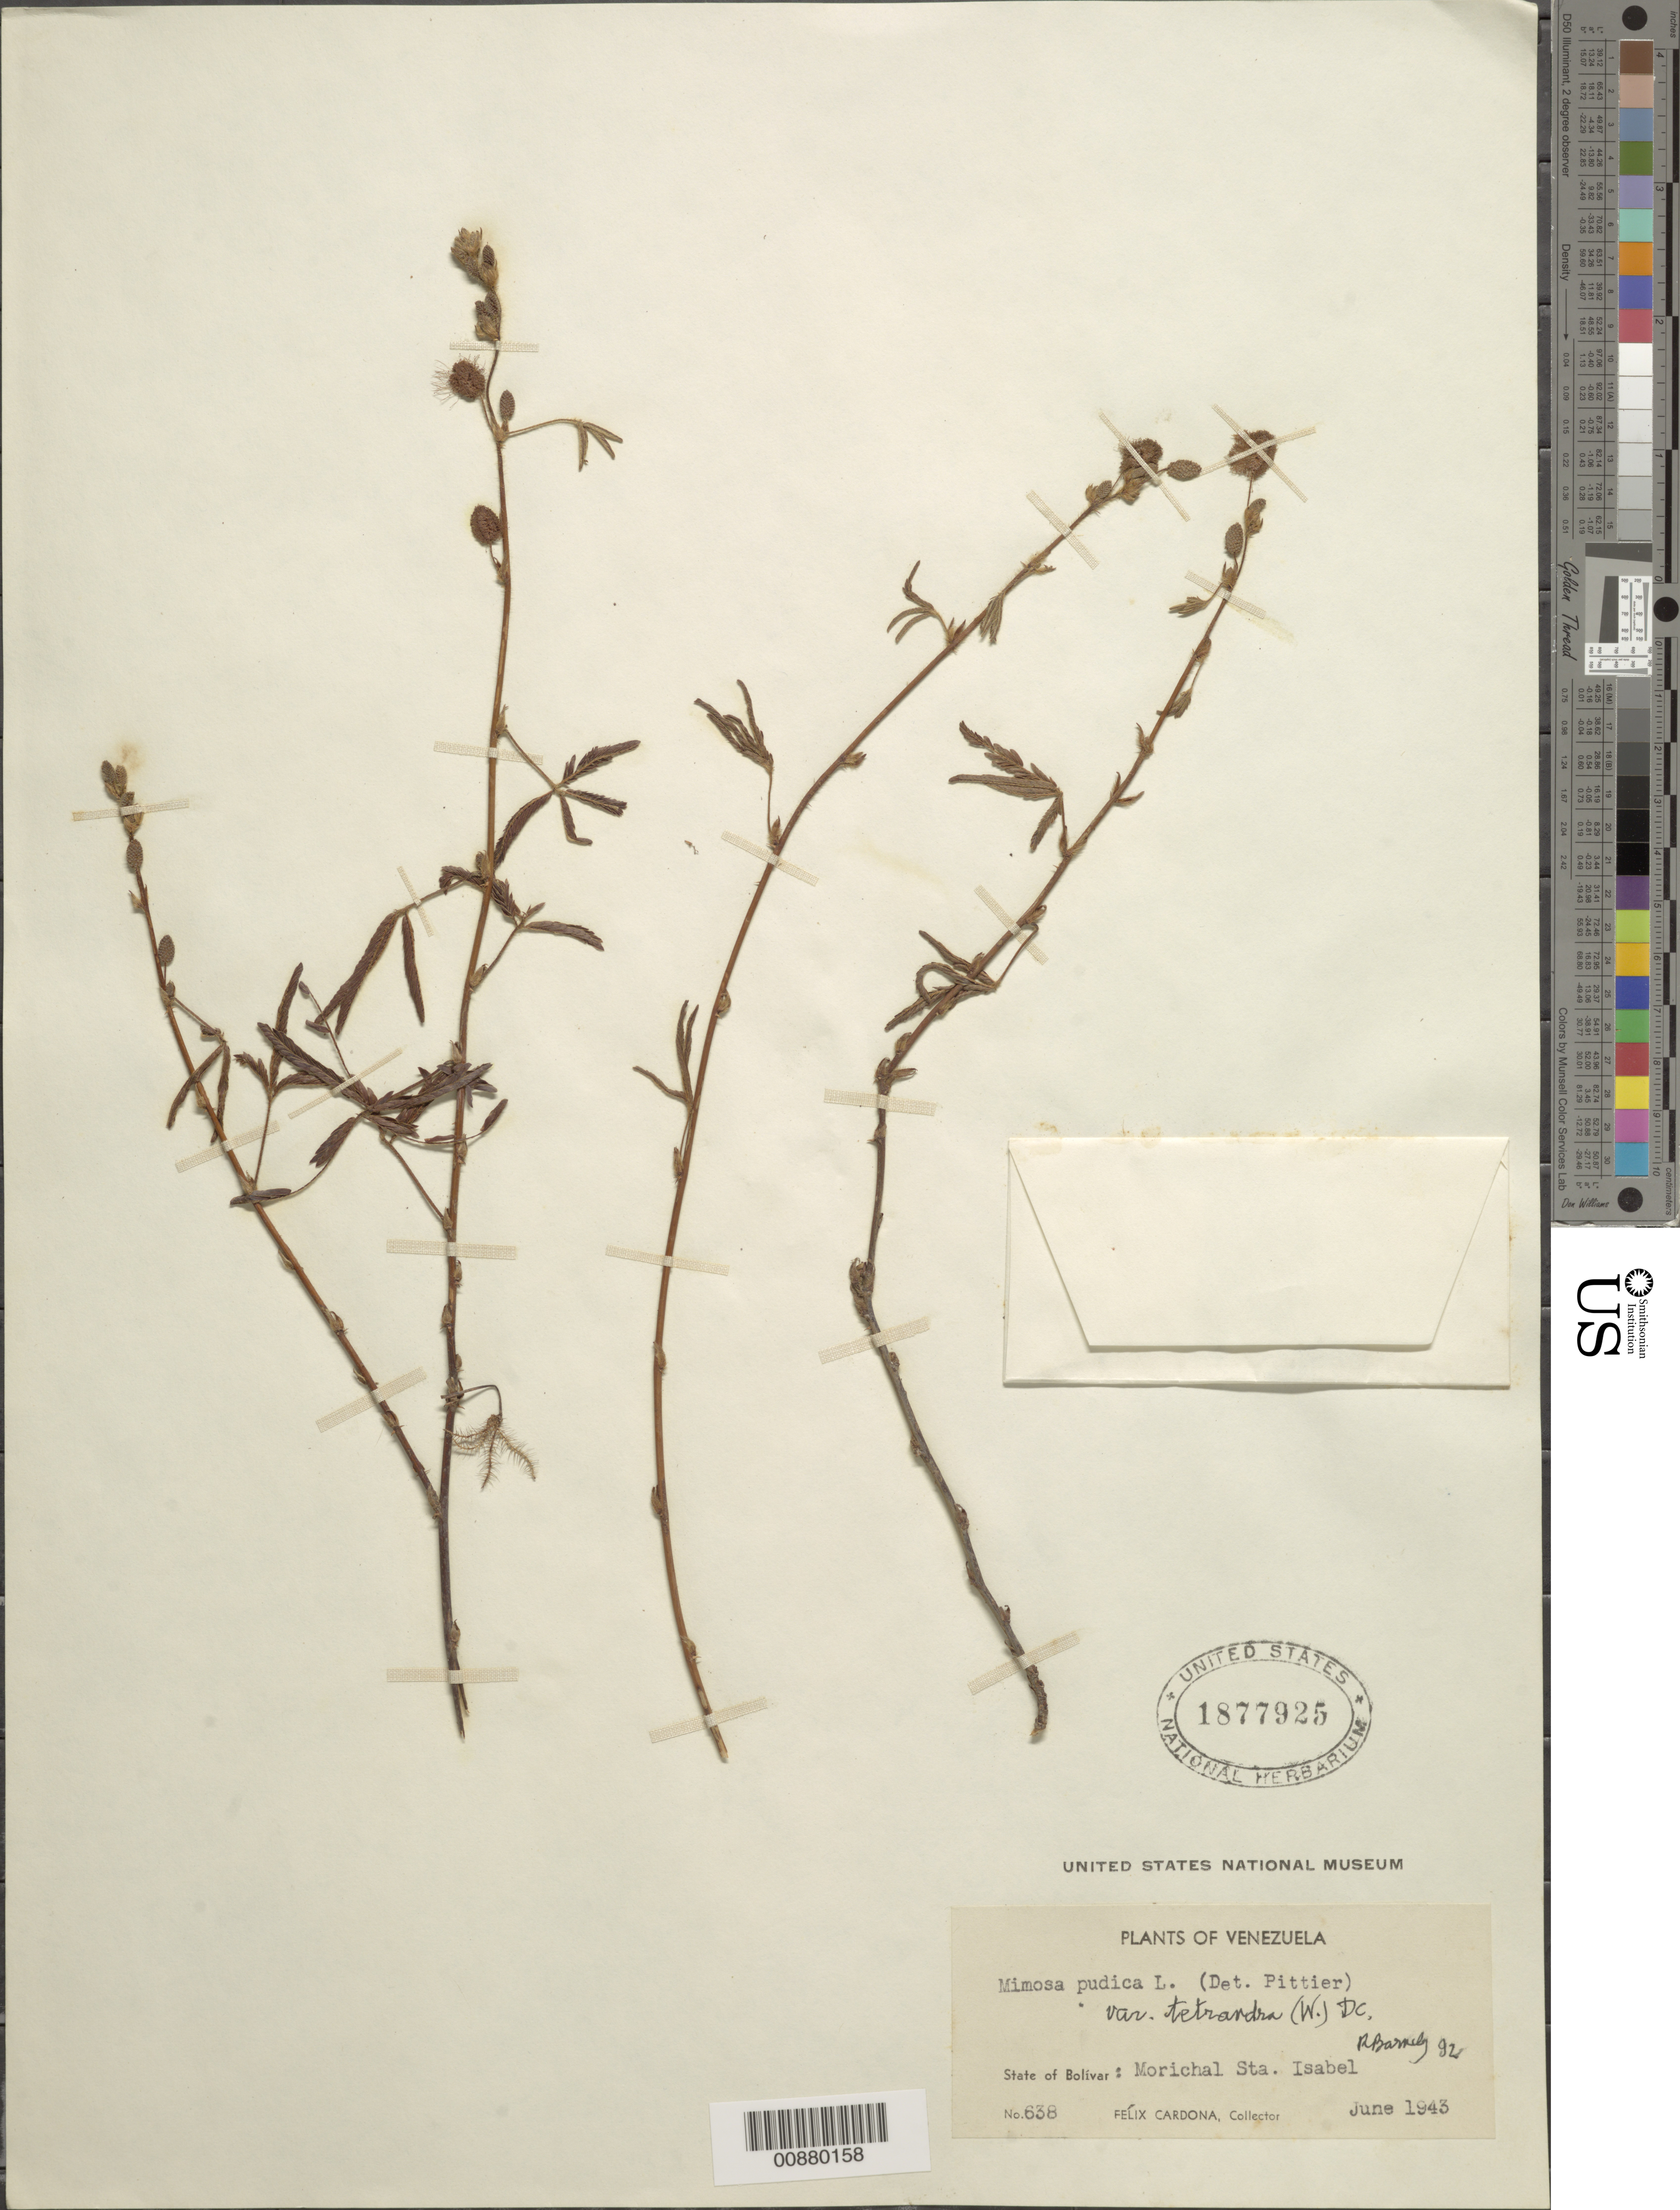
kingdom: Plantae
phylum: Tracheophyta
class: Magnoliopsida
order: Fabales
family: Fabaceae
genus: Mimosa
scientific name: Mimosa pudica var. tetrandra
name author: L.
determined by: Barneby, Rupert C., (NY)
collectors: F. Cardona Puig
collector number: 638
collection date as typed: Jun-43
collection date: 1943-06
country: Venezuela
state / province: Bolívar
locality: Morichal Santa Isabel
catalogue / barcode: US 1877925